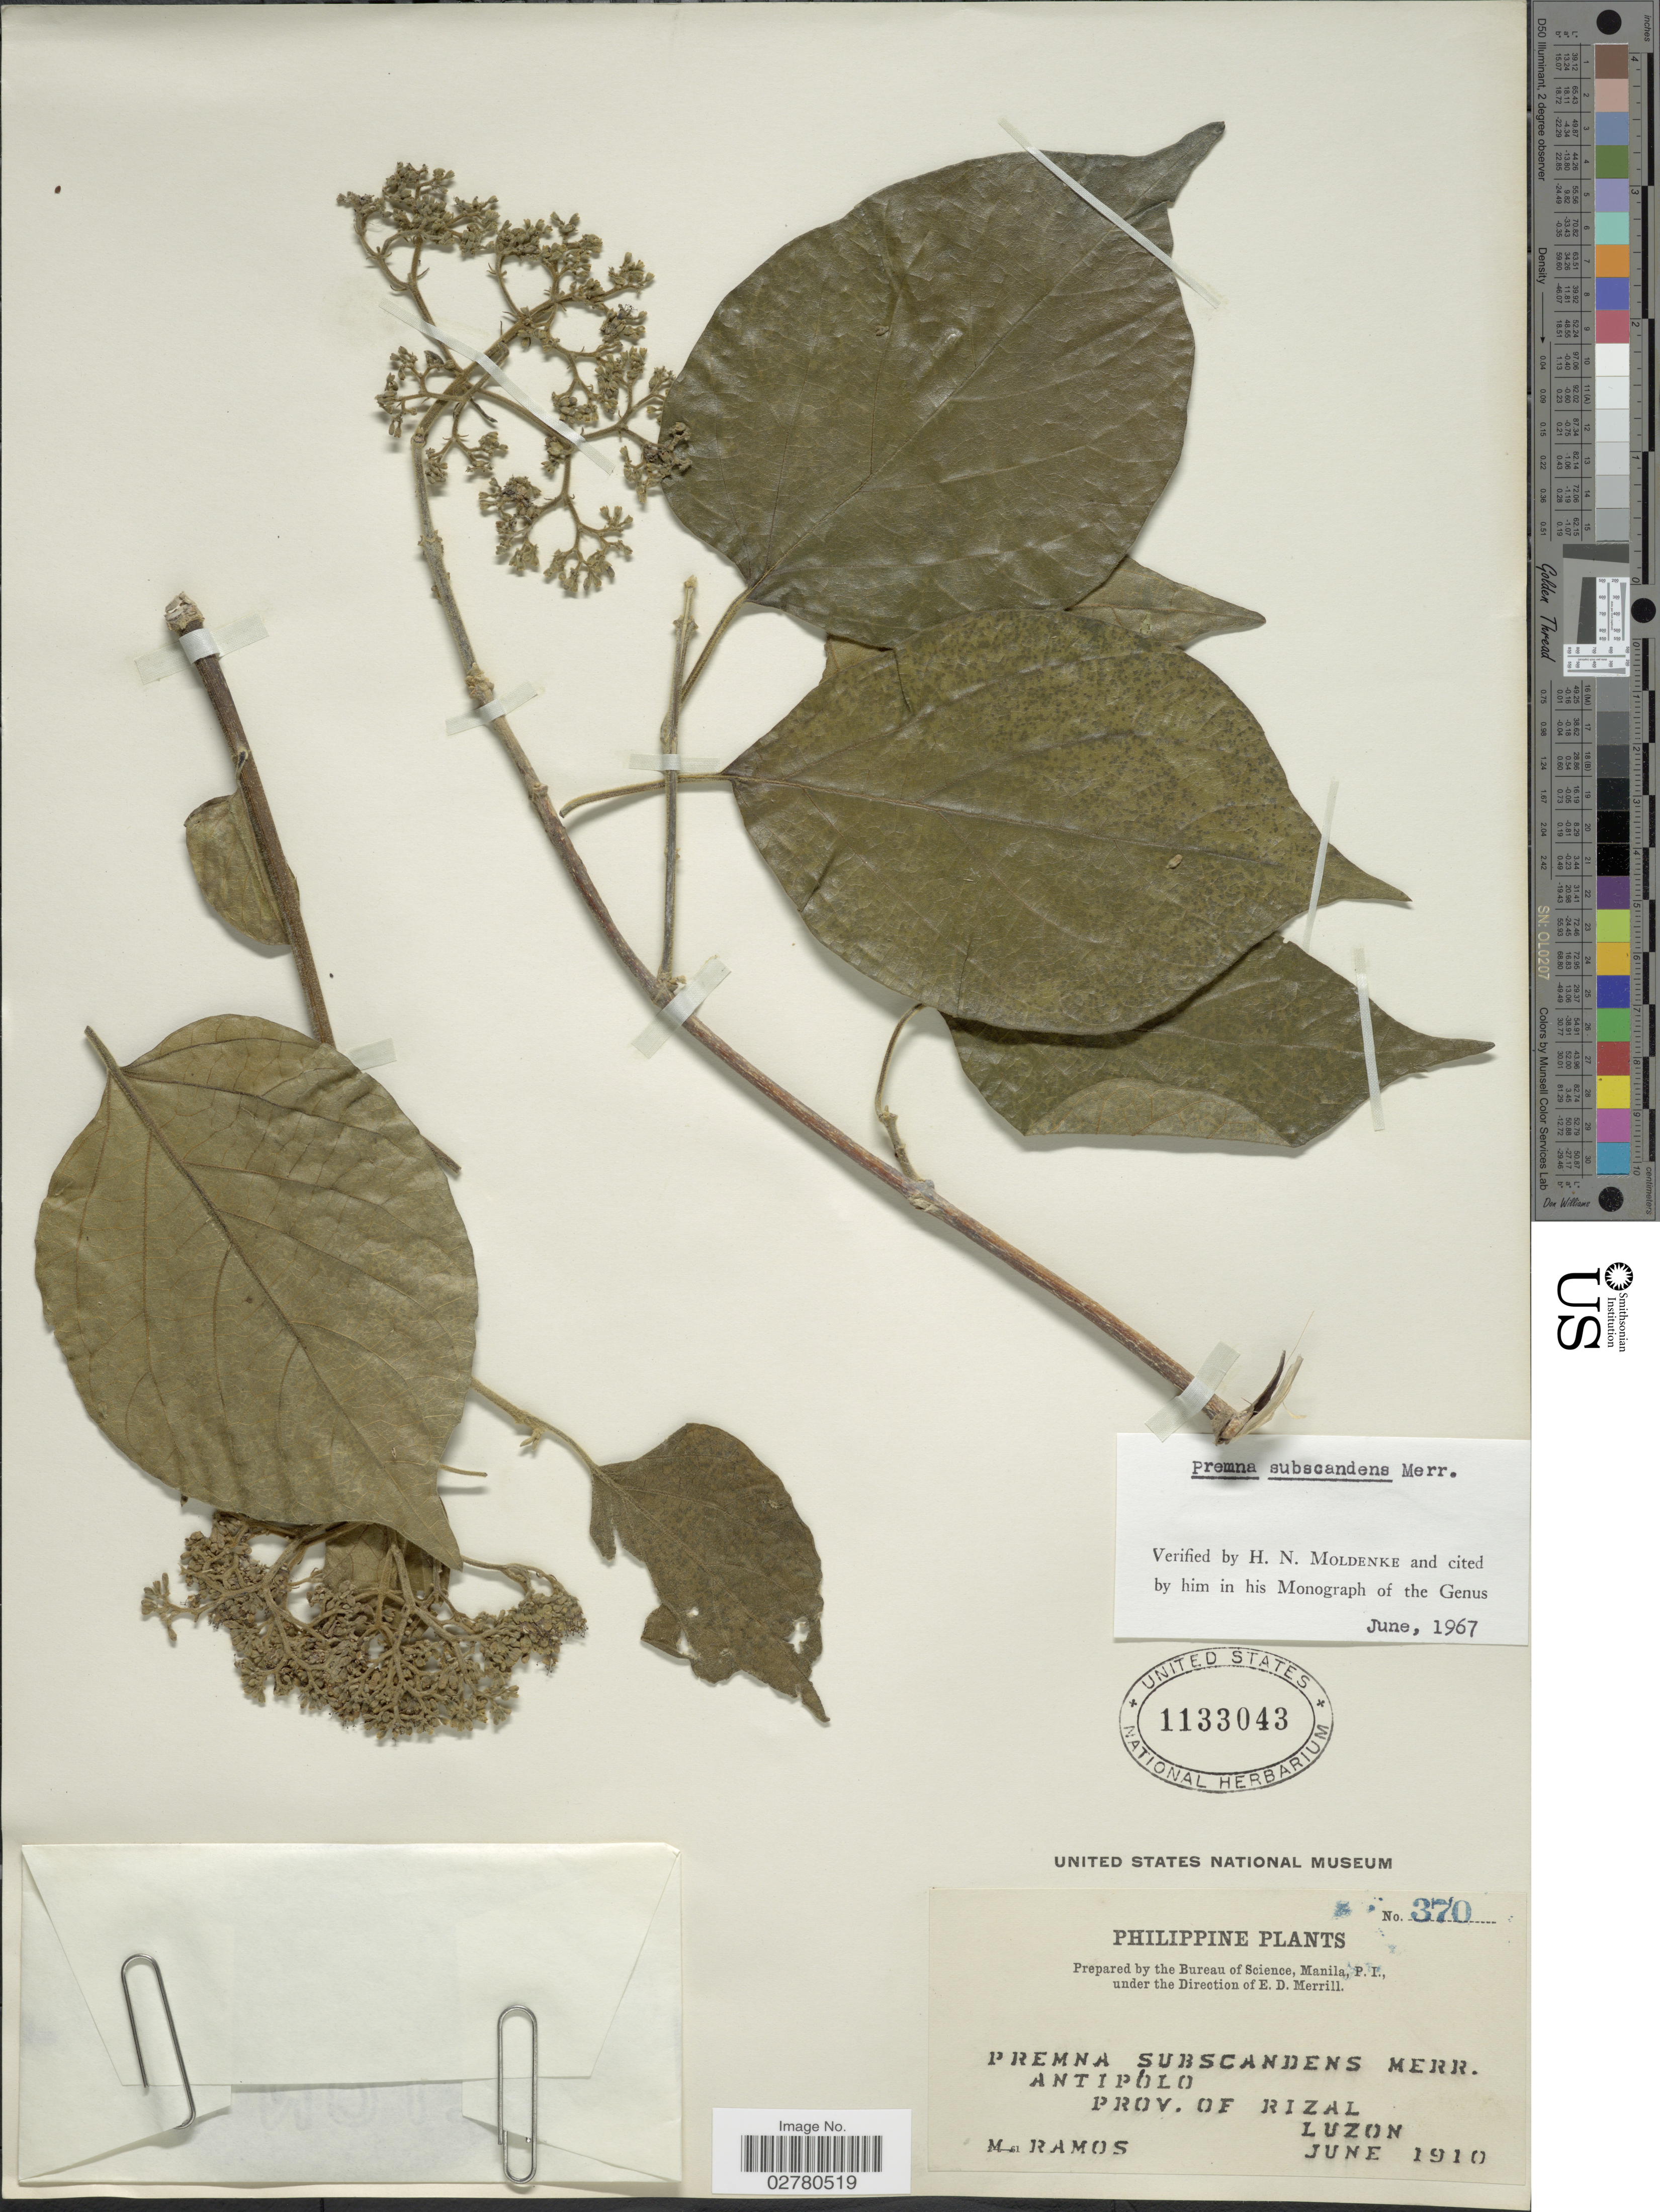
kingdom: Plantae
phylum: Tracheophyta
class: Magnoliopsida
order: Lamiales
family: Lamiaceae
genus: Premna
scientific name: Premna subscandens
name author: Merr.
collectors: M. Ramos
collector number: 370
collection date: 1910-06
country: Philippines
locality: Antipólo, Prov. of Rizal, Luzon.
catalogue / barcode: US 1133043